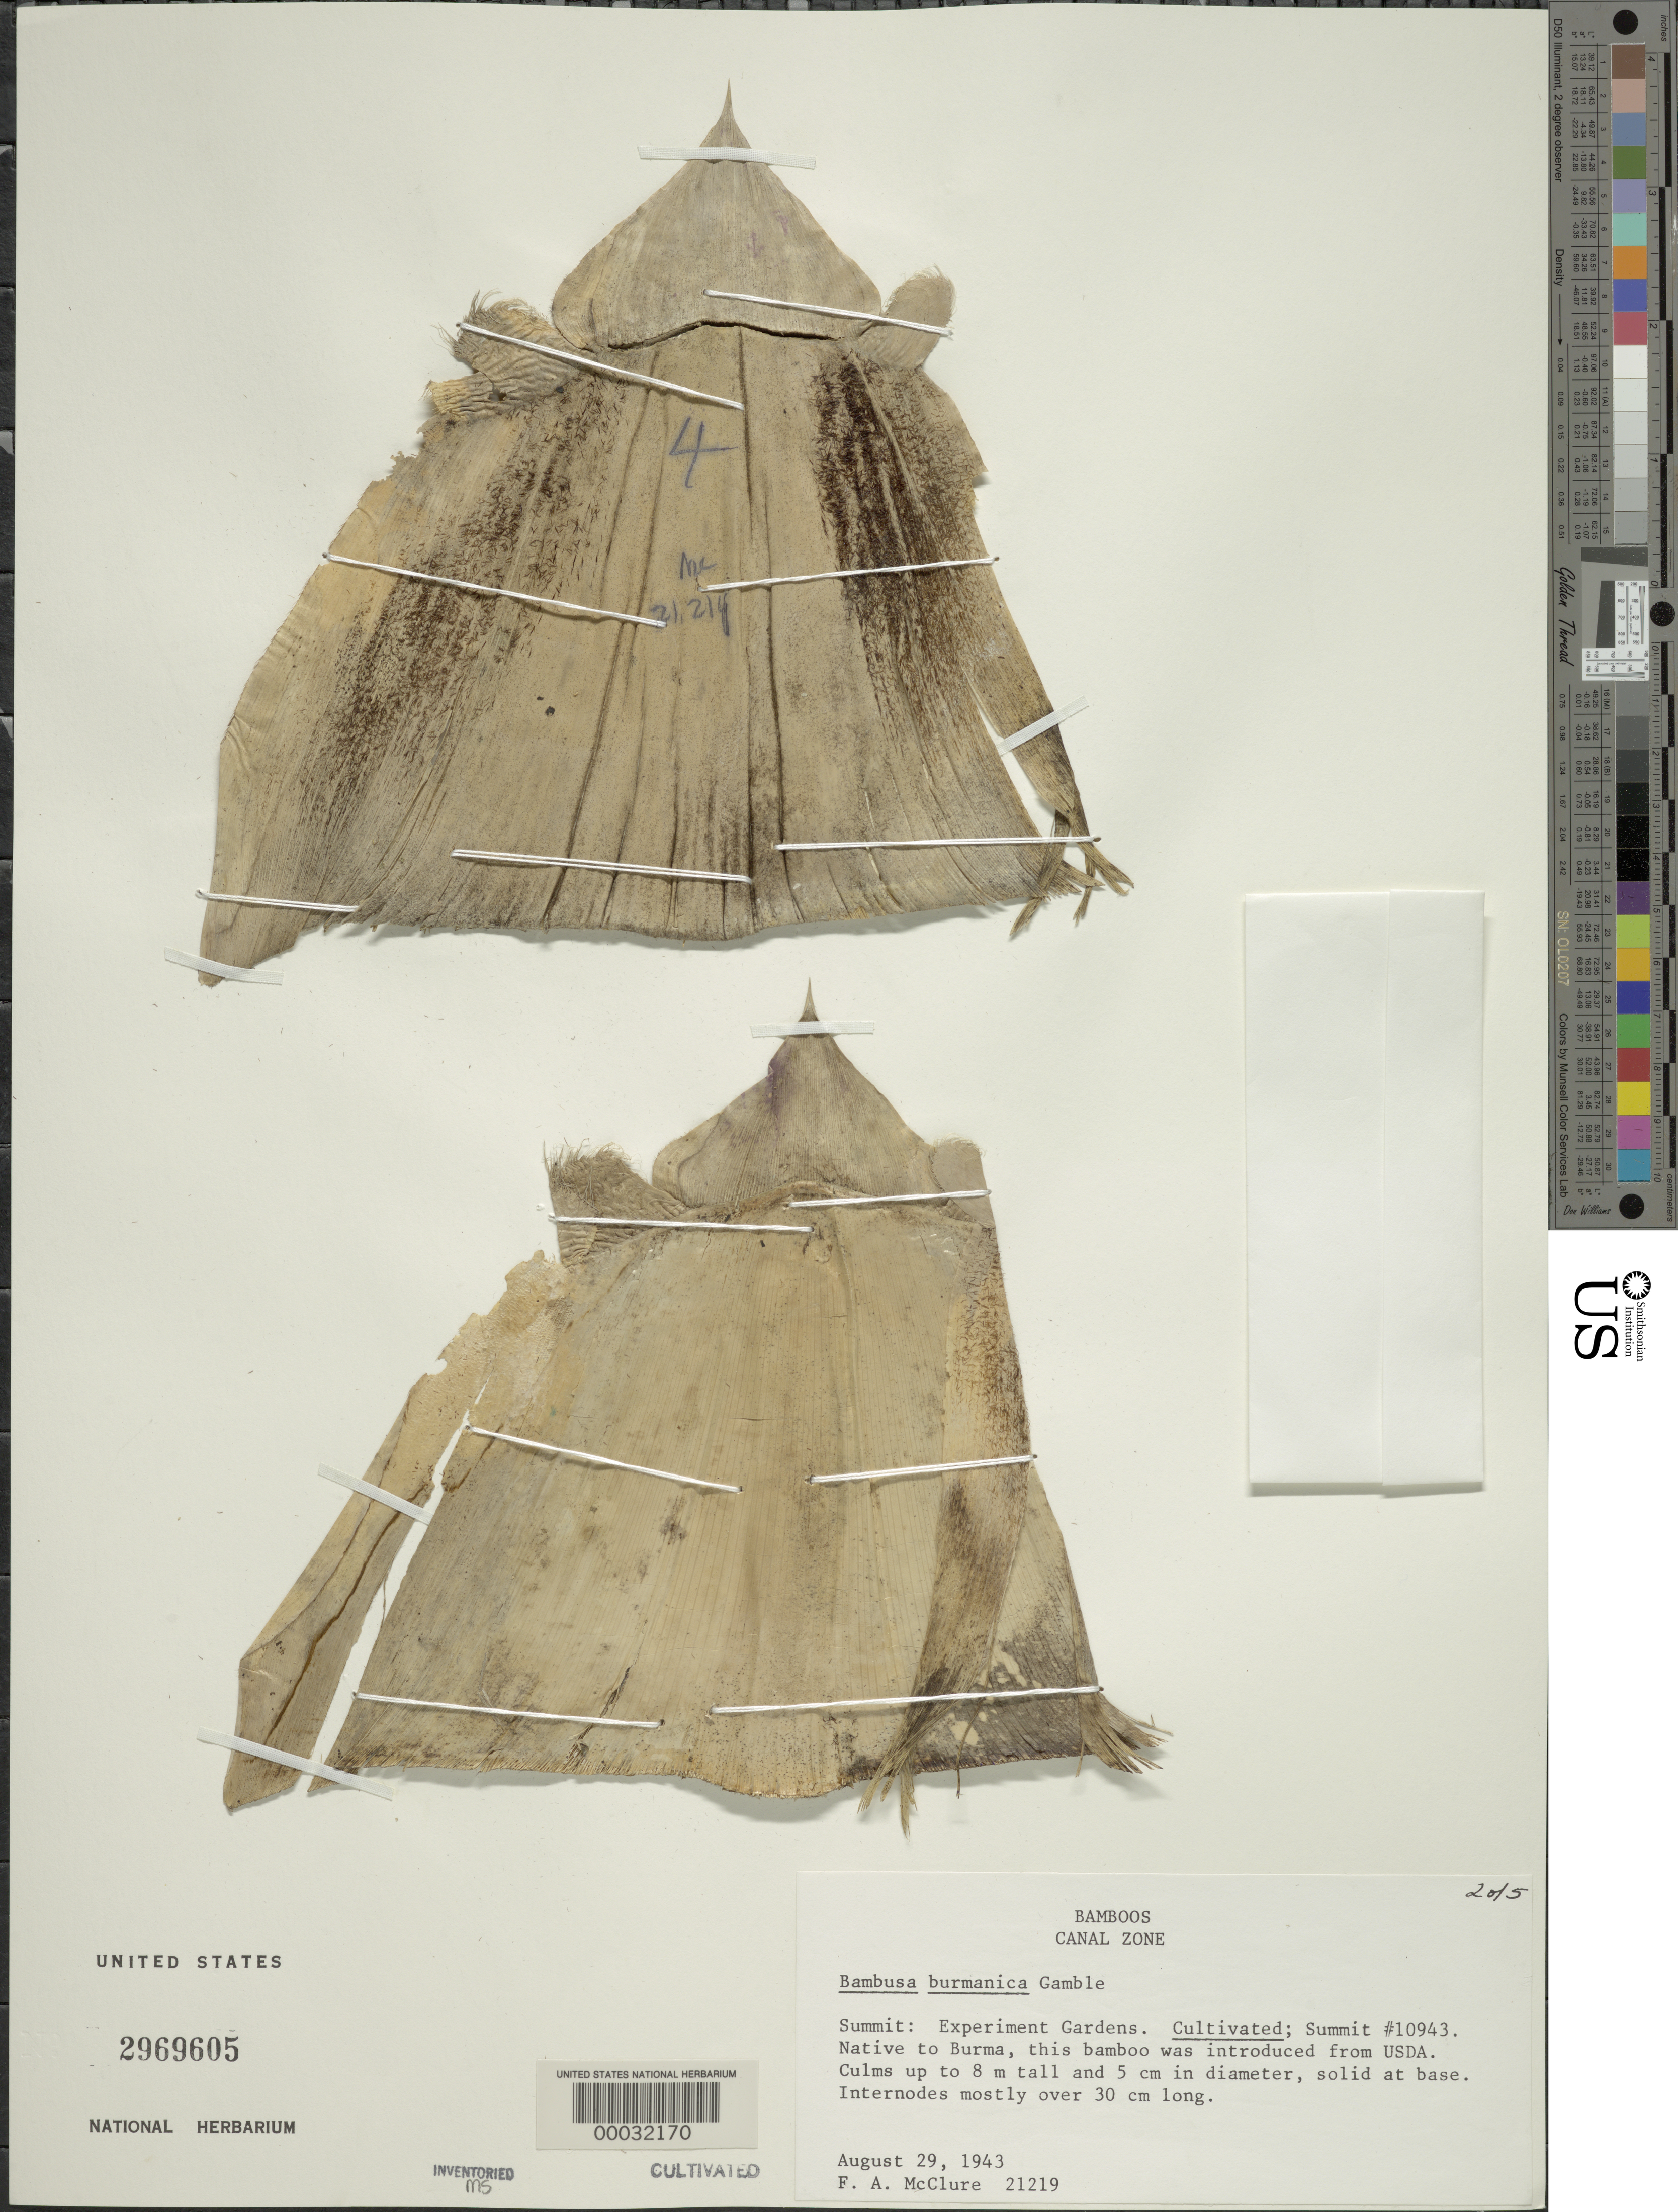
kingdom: Plantae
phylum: Tracheophyta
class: Liliopsida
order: Poales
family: Poaceae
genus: Bambusa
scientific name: Bambusa burmanica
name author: Gamble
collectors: M. Henderson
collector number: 21219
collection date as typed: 29 Aug 1943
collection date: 1943-08-29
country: Panama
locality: Esperimental Gardens-summit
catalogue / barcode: US 2969605